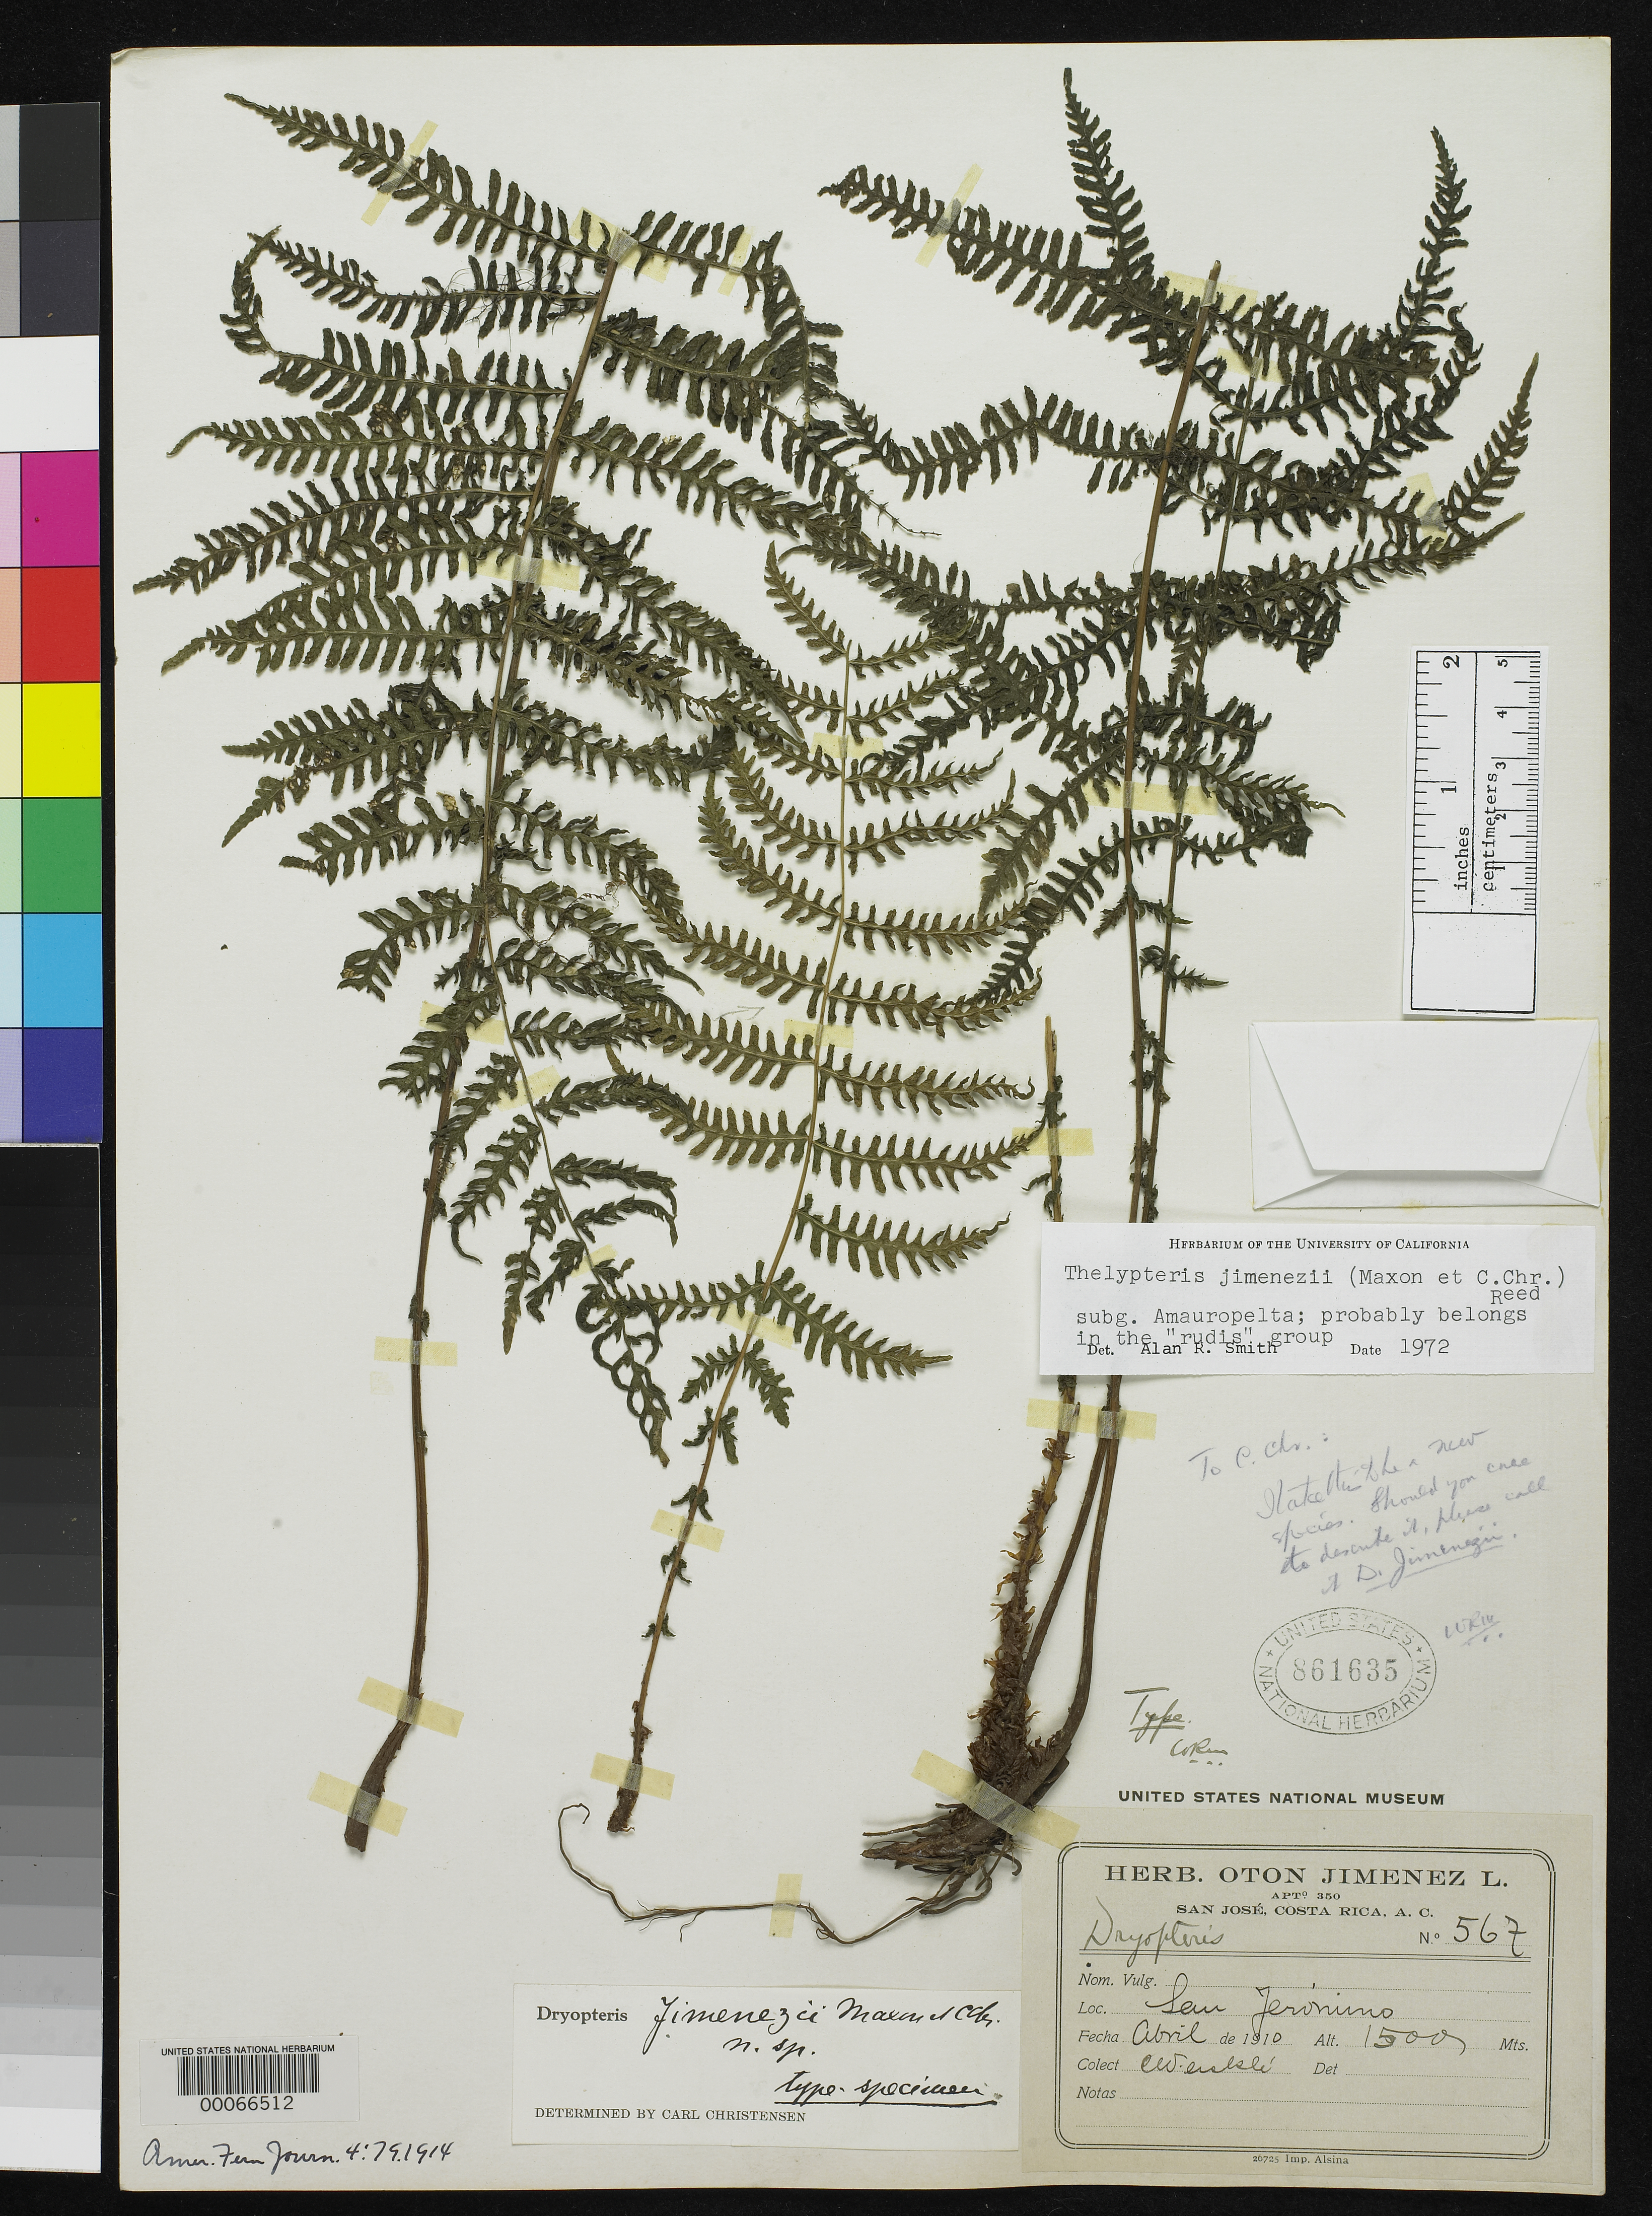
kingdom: Plantae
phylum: Tracheophyta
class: Polypodiopsida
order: Polypodiales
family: Dryopteridaceae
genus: Dryopteris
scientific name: Dryopteris jimenezii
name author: Maxon & C. Chr.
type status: Holotype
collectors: O. Jiménez L.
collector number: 567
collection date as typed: Apr 1910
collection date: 1910-04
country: Costa Rica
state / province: San José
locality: San Jeronimo.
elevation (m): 1500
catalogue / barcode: US 861635